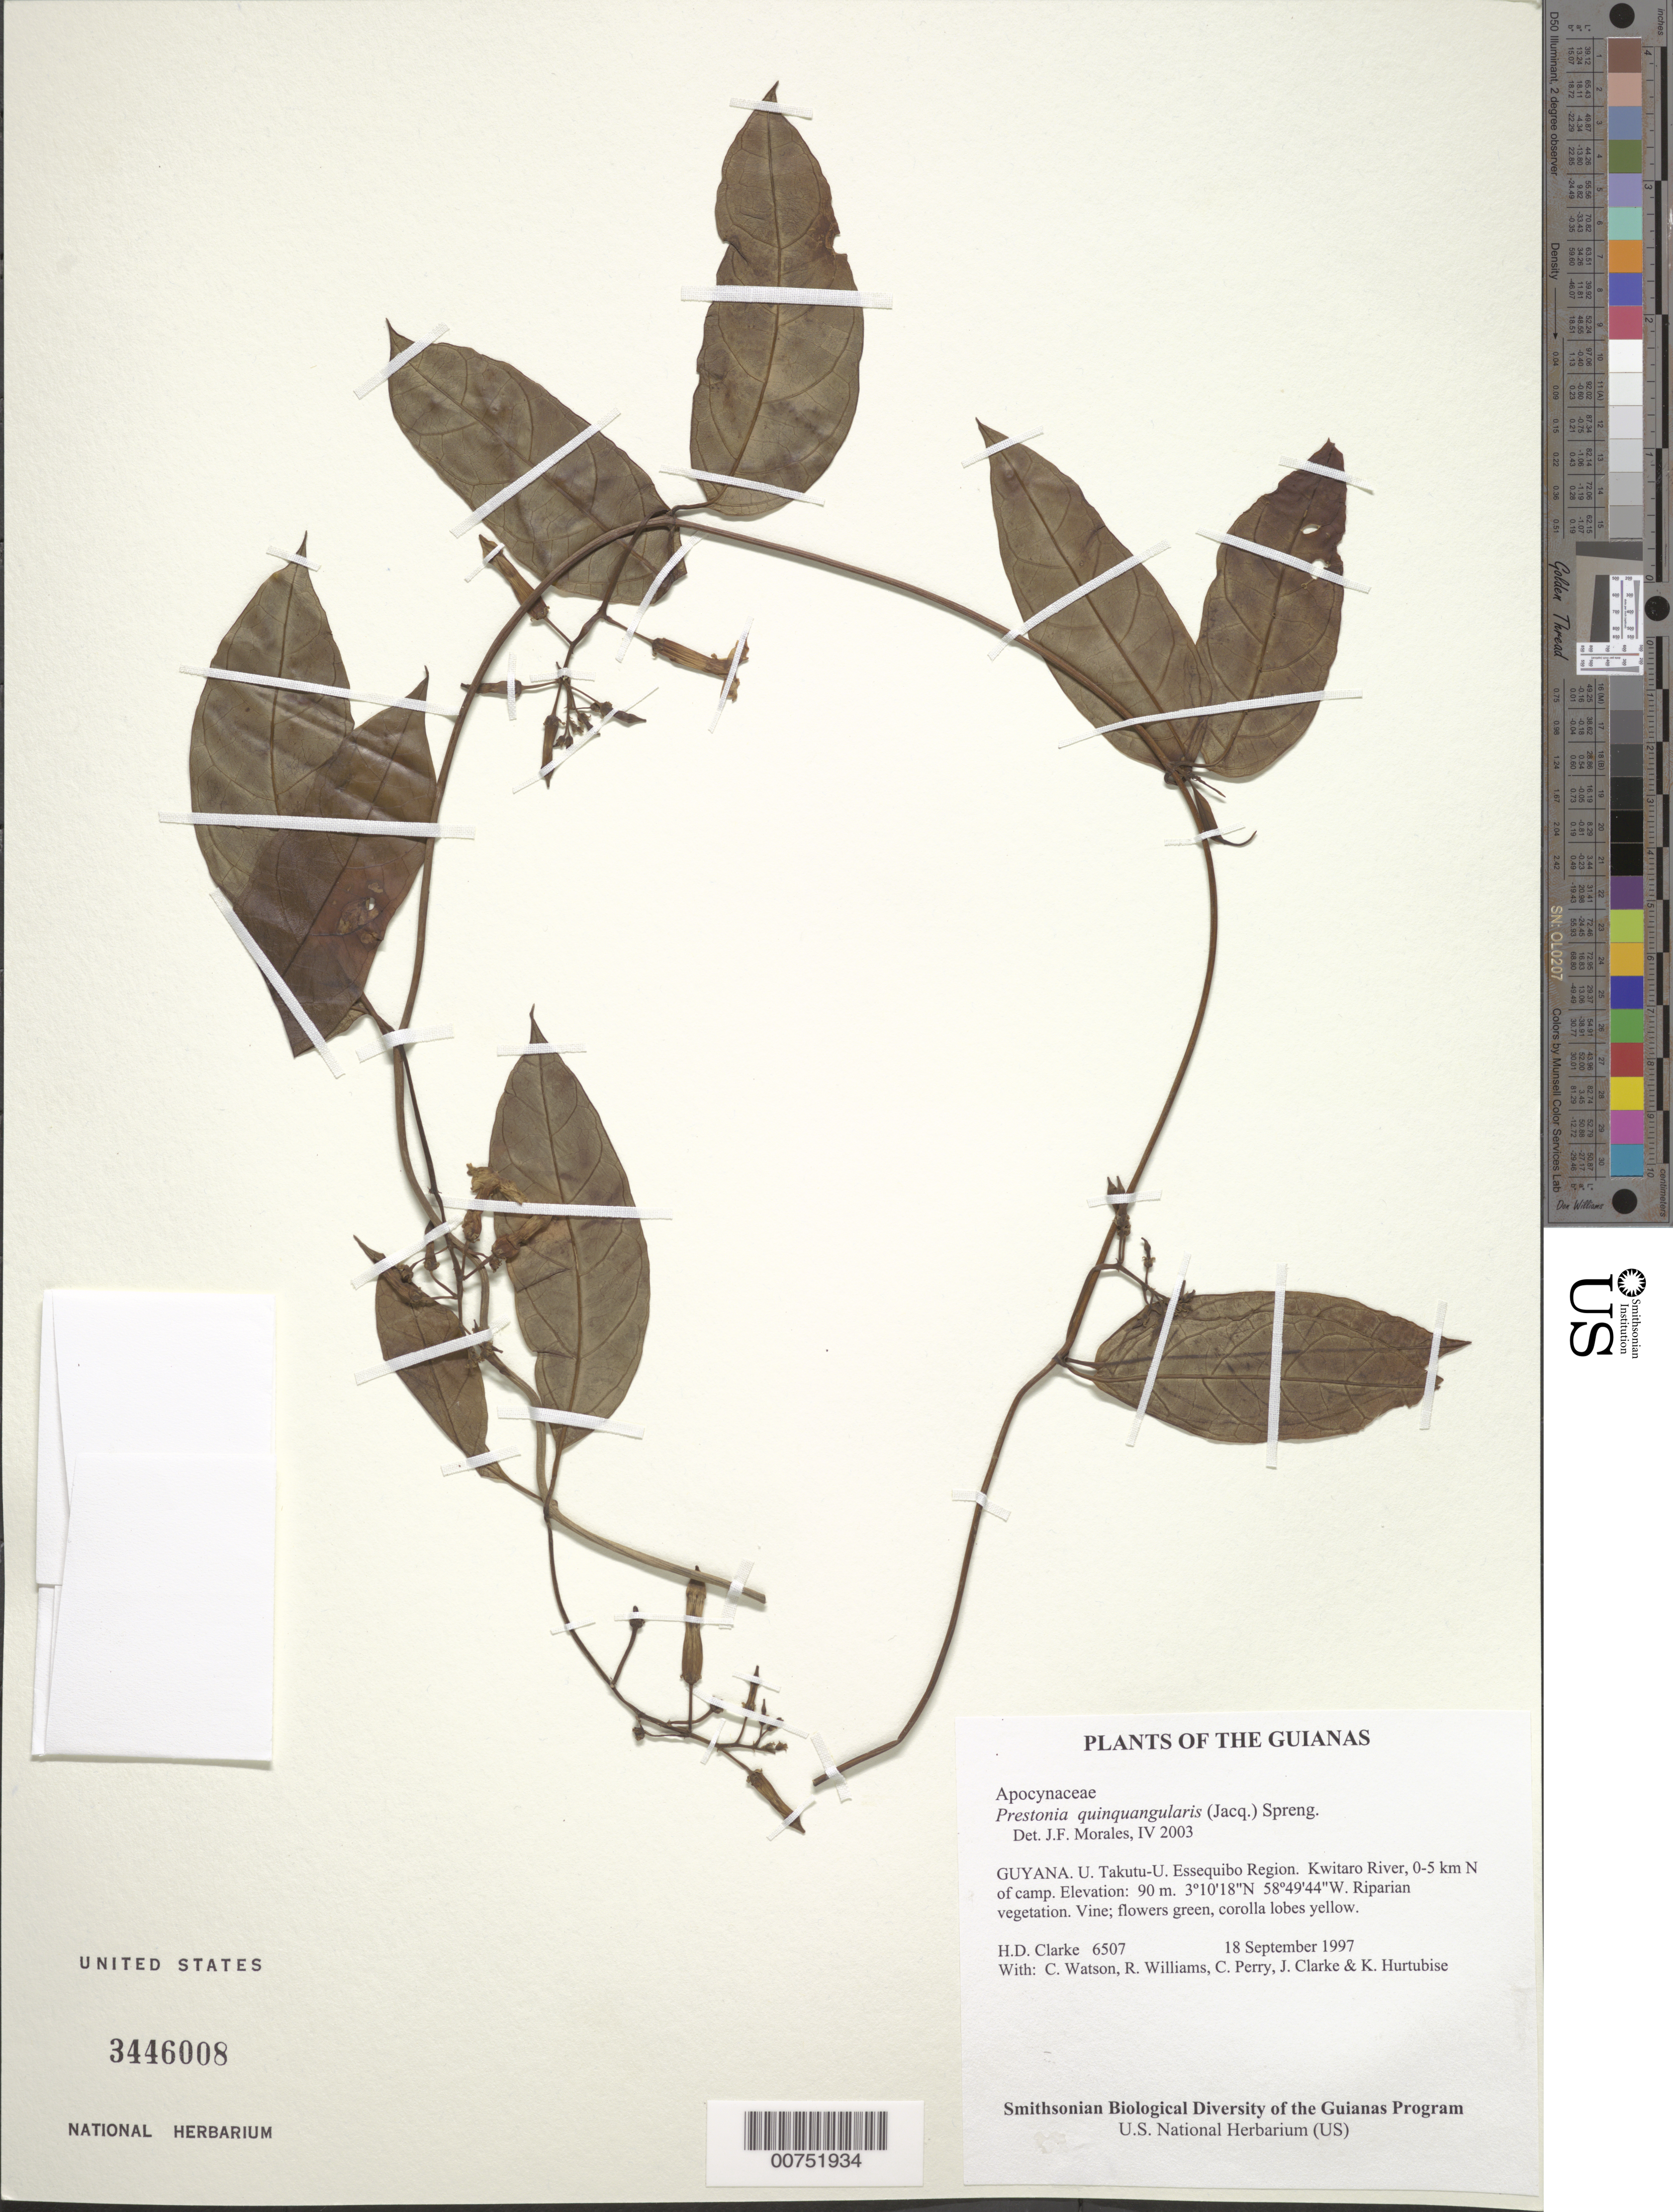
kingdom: Plantae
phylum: Tracheophyta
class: Magnoliopsida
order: Gentianales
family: Apocynaceae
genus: Prestonia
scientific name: Prestonia quinquangularis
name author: (Jacq.) Spreng.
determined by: Morales, J. F.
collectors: H. D. Clarke, C. Watson, R. Williams, C. Perry, J. Clarke & K. Hurtubise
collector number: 6507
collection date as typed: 18 September 1997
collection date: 1997-09-18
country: Guyana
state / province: U. Takutu-U. Essequibo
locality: Kwitaro River, 0-5 km N of camp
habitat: Riparian vegetation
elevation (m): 90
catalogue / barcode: US 3446008